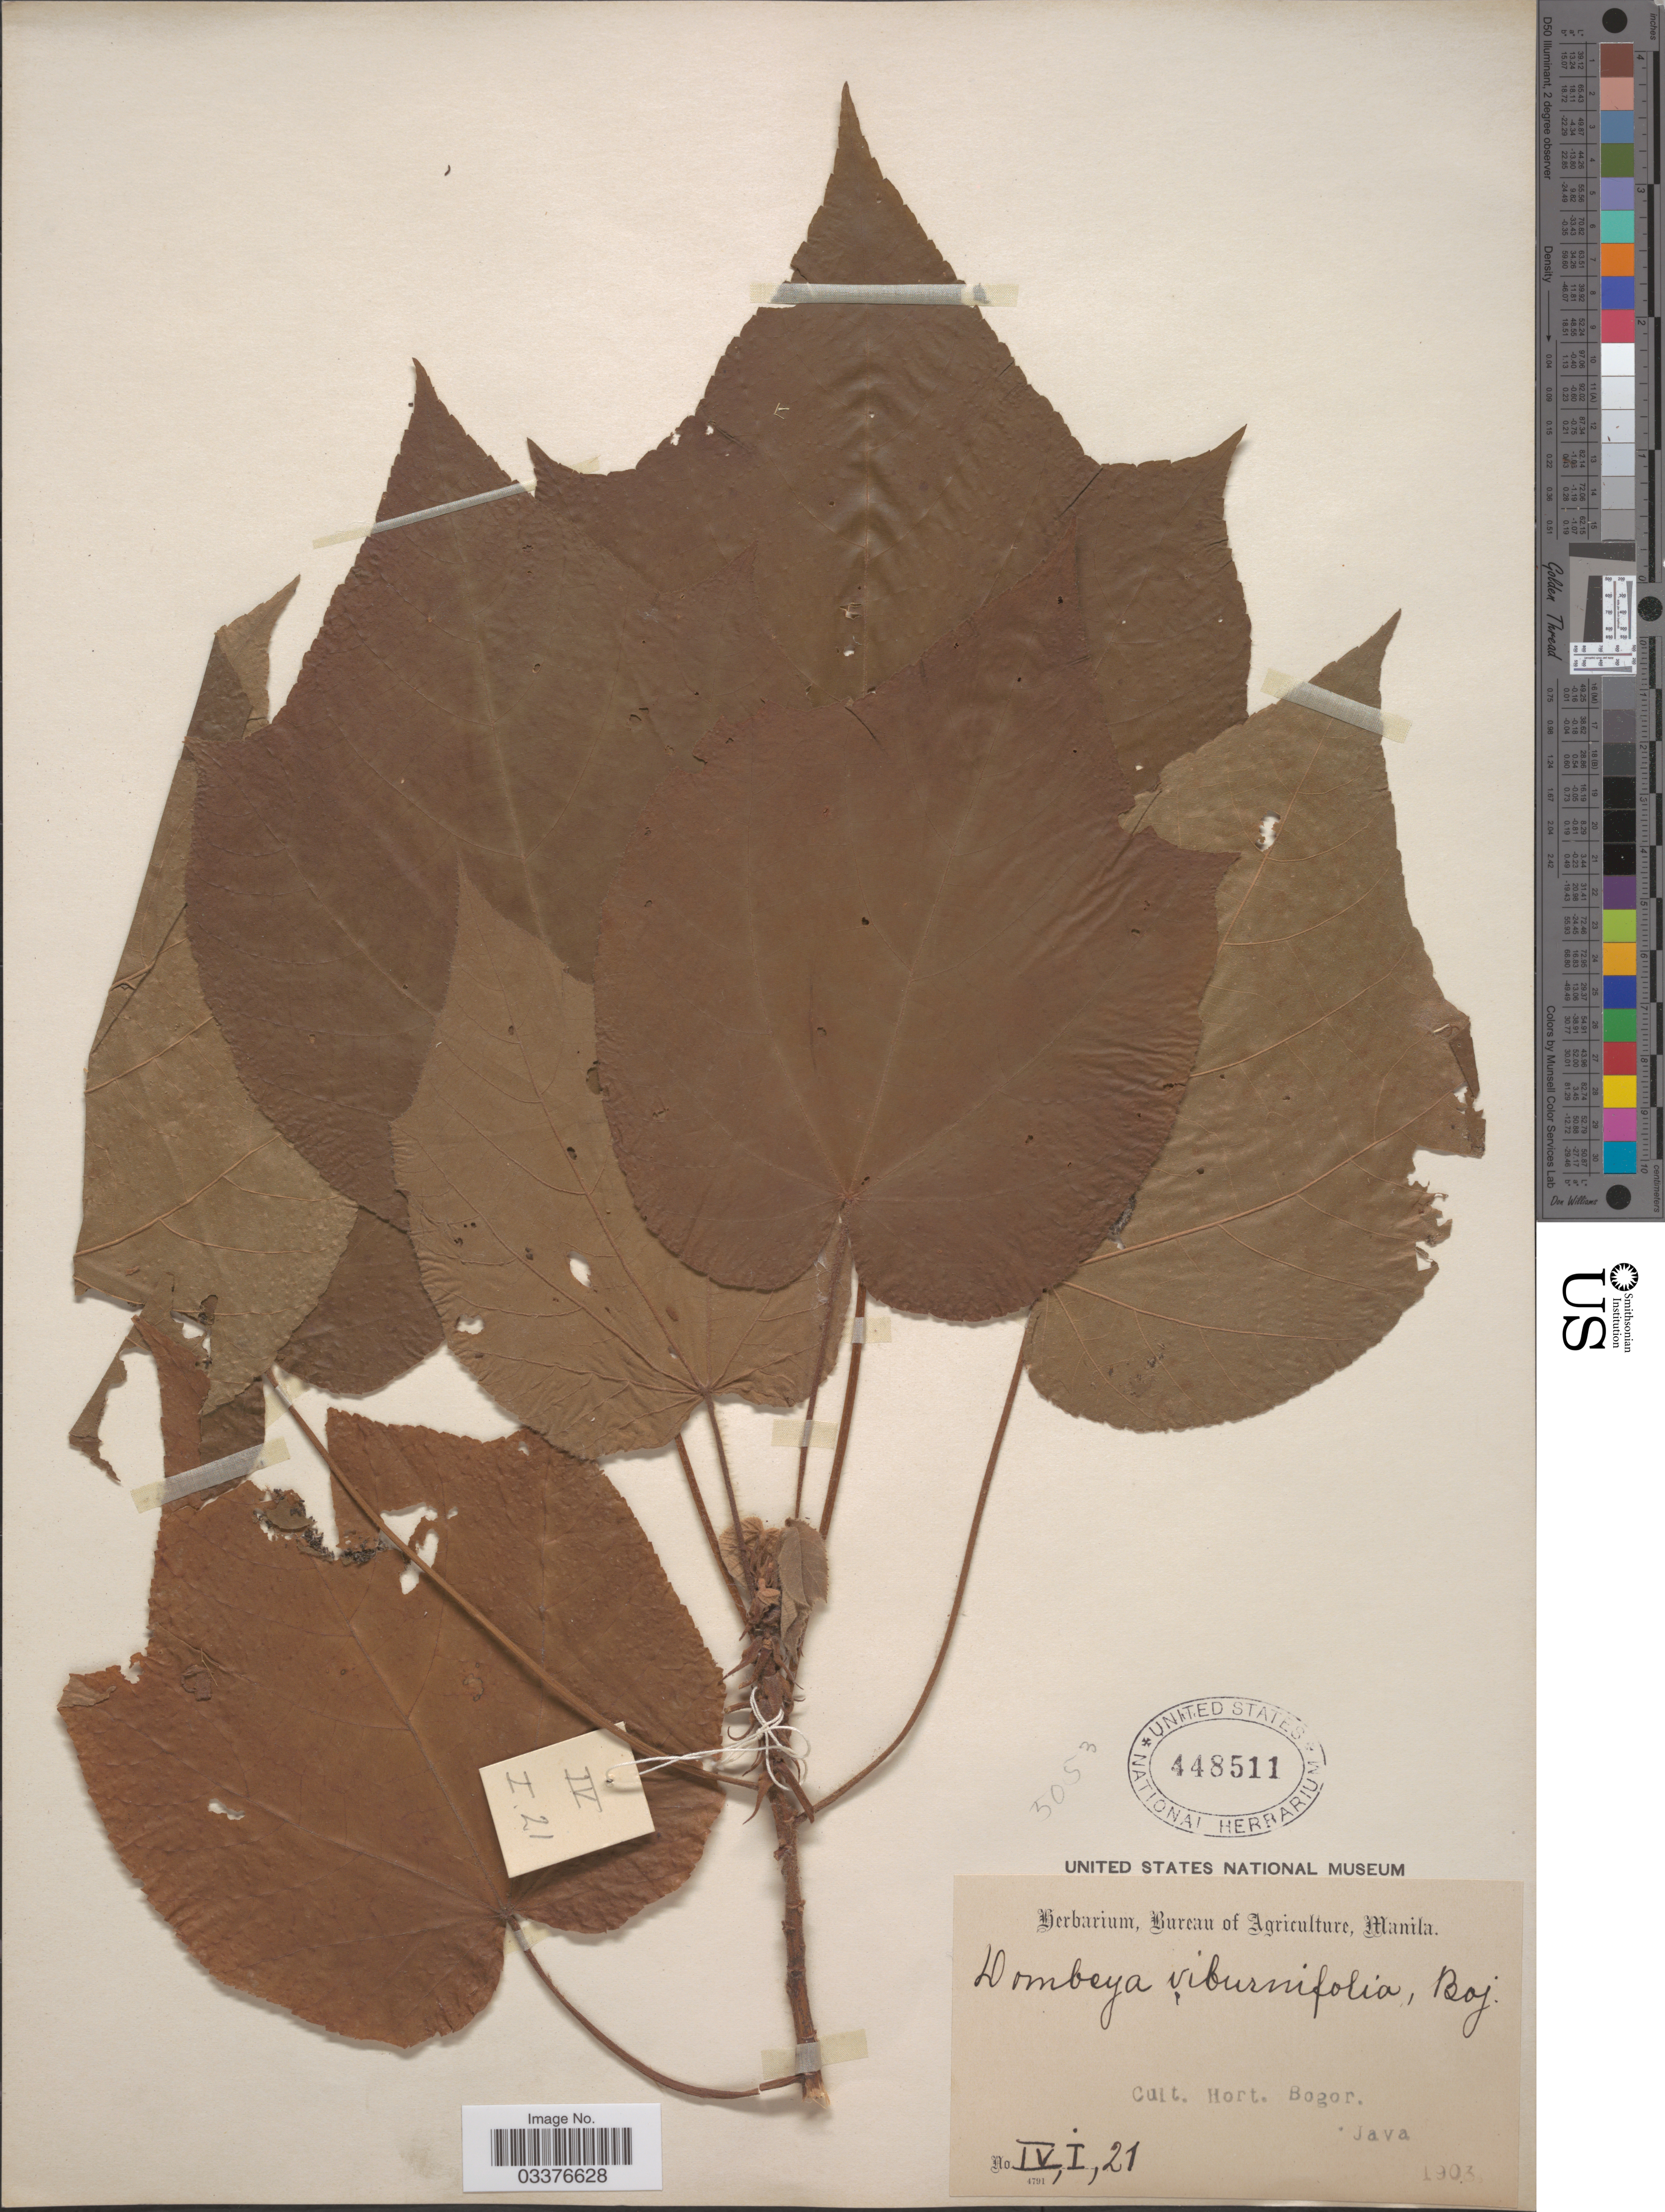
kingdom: Plantae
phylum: Tracheophyta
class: Magnoliopsida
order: Malvales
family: Malvaceae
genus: Dombeya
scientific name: Dombeya viburniflora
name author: Bojer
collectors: ex Herb. Bur. Agric. Manila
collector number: IV,I,21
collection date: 1903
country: Indonesia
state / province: Java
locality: Cult. Hort. Bogor.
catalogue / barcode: US 448511